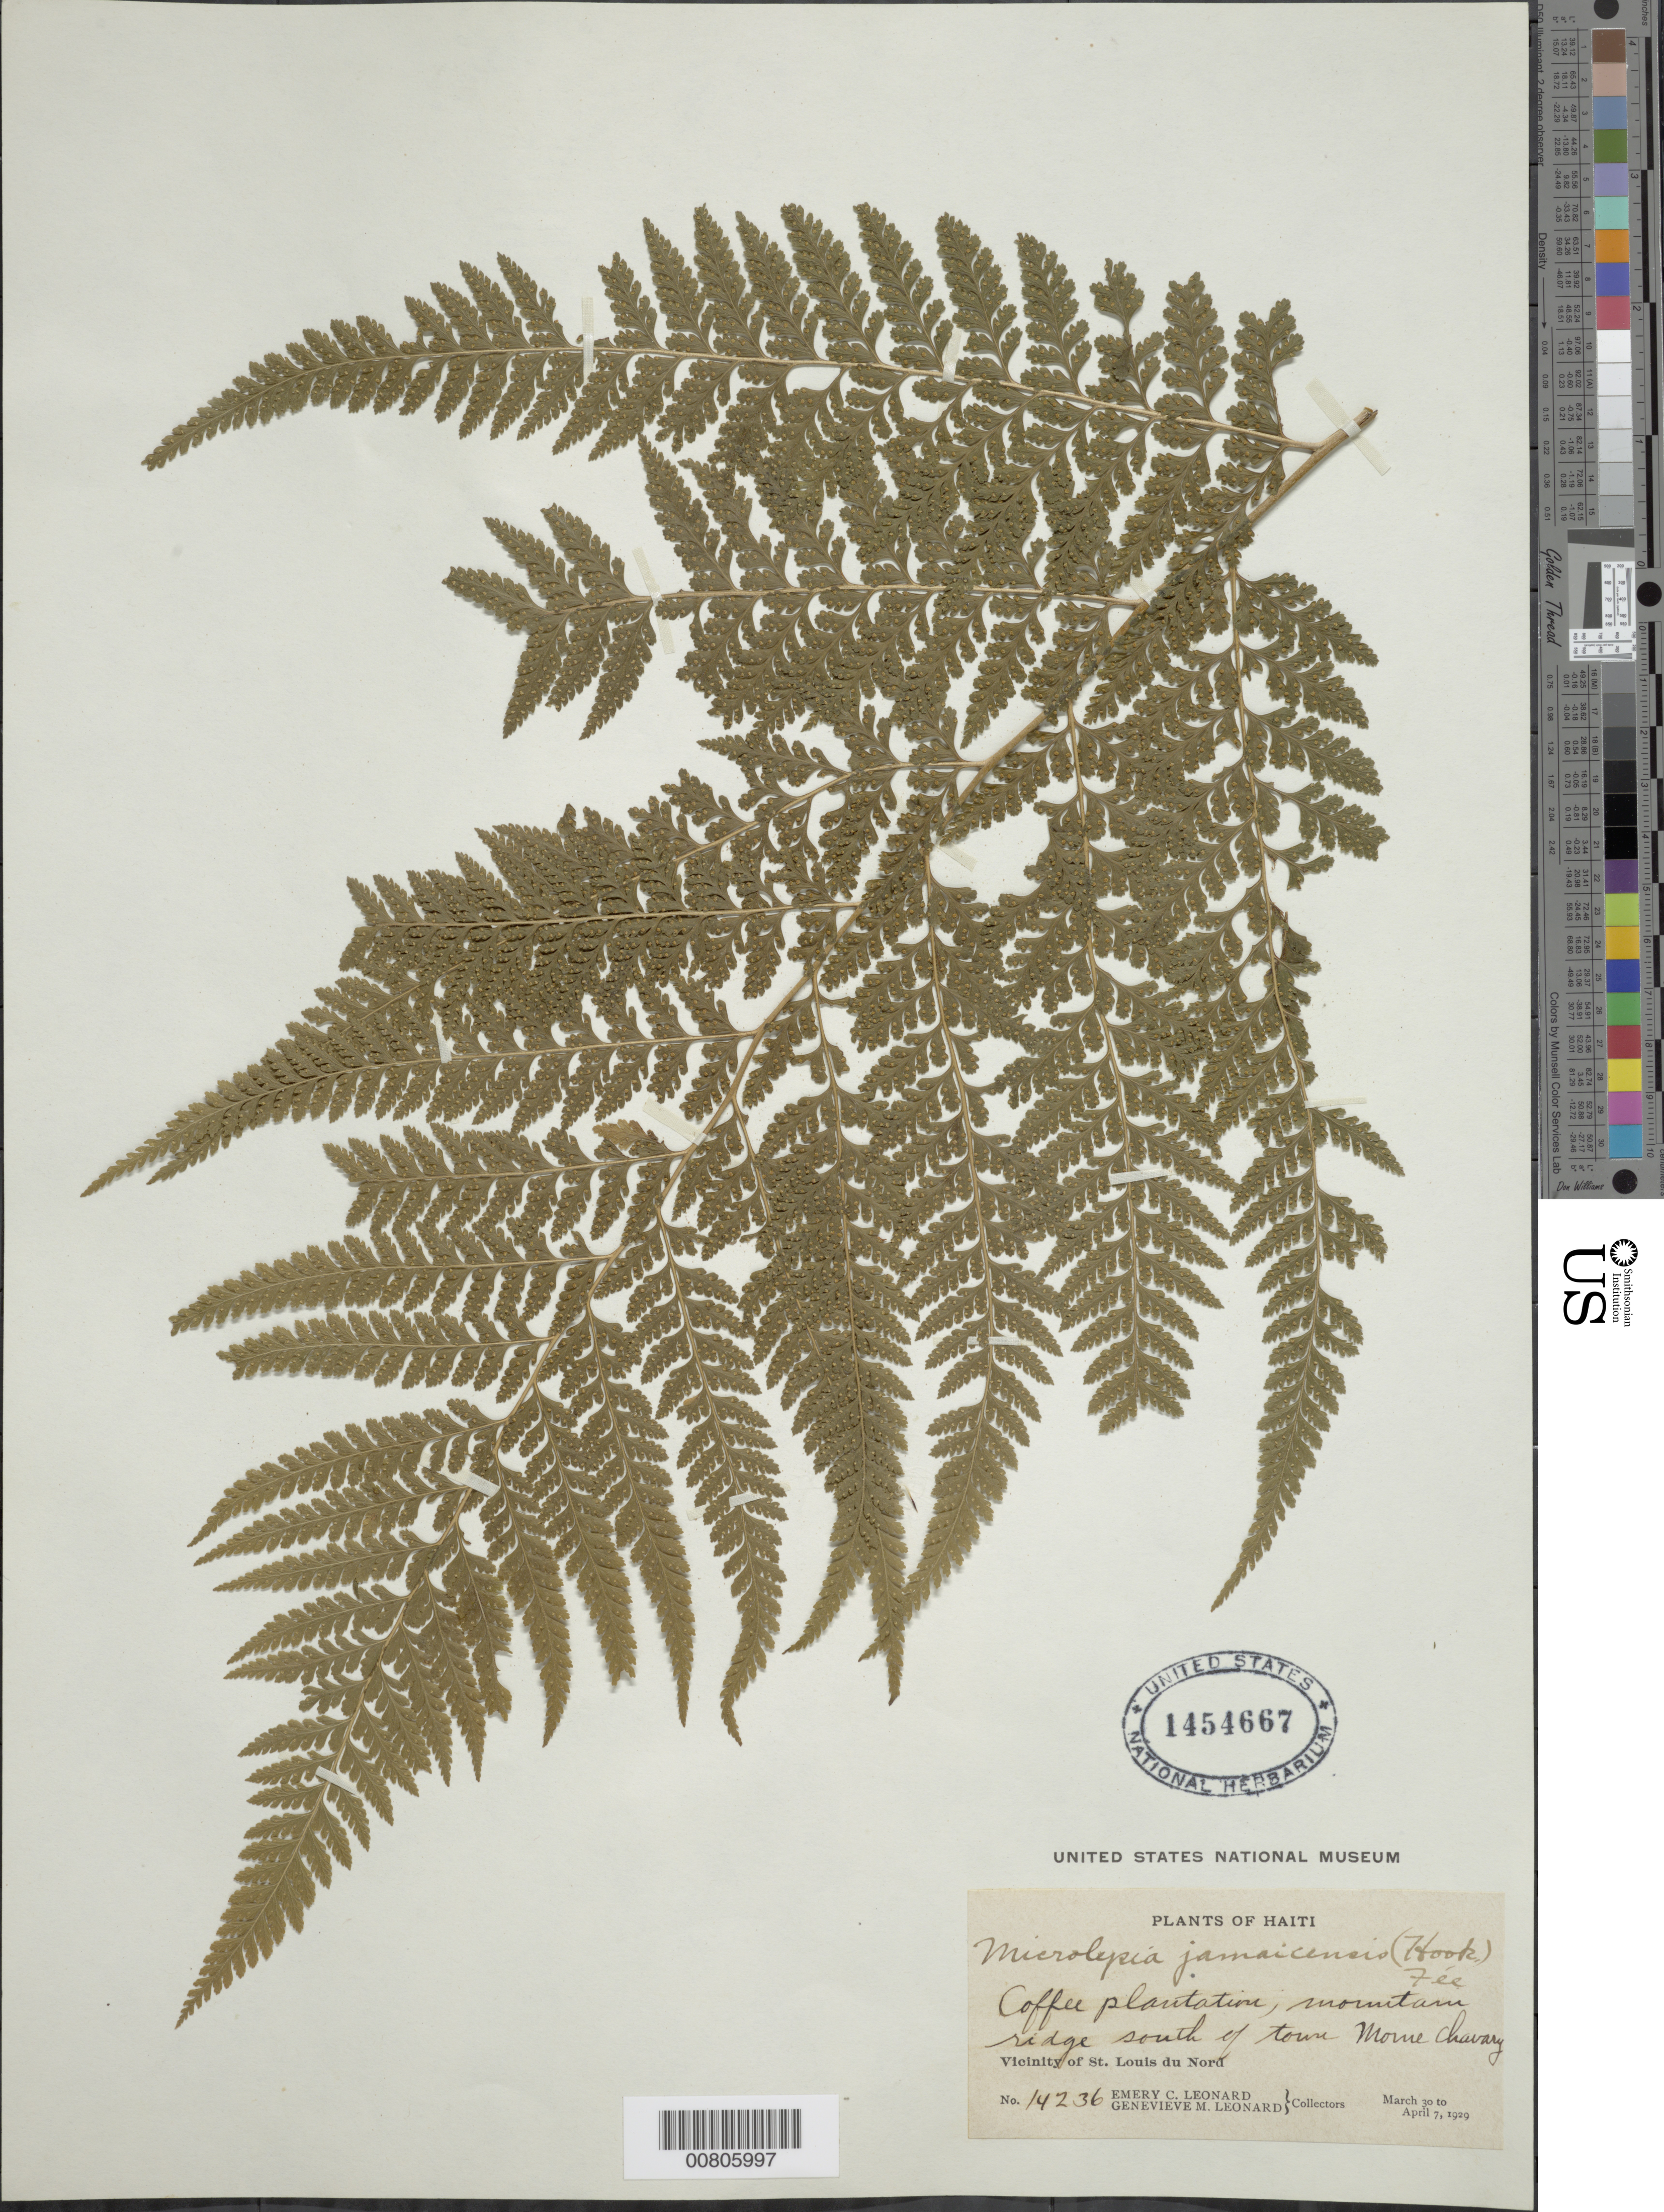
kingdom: Plantae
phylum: Tracheophyta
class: Polypodiopsida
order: Polypodiales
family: Dennstaedtiaceae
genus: Microlepia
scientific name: Microlepia jamaicensis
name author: (Hook.) Fée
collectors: E. C. Leonard & G. M. Leonard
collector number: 14236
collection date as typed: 30 Mar 1929 to 07 Apr 1929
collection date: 1929-03-30/1929-04-07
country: Haiti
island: Hispaniola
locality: St. Louis du Nord, S of town, Morne Chavary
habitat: Coffee plantation, mountain ridge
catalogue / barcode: US 1454667